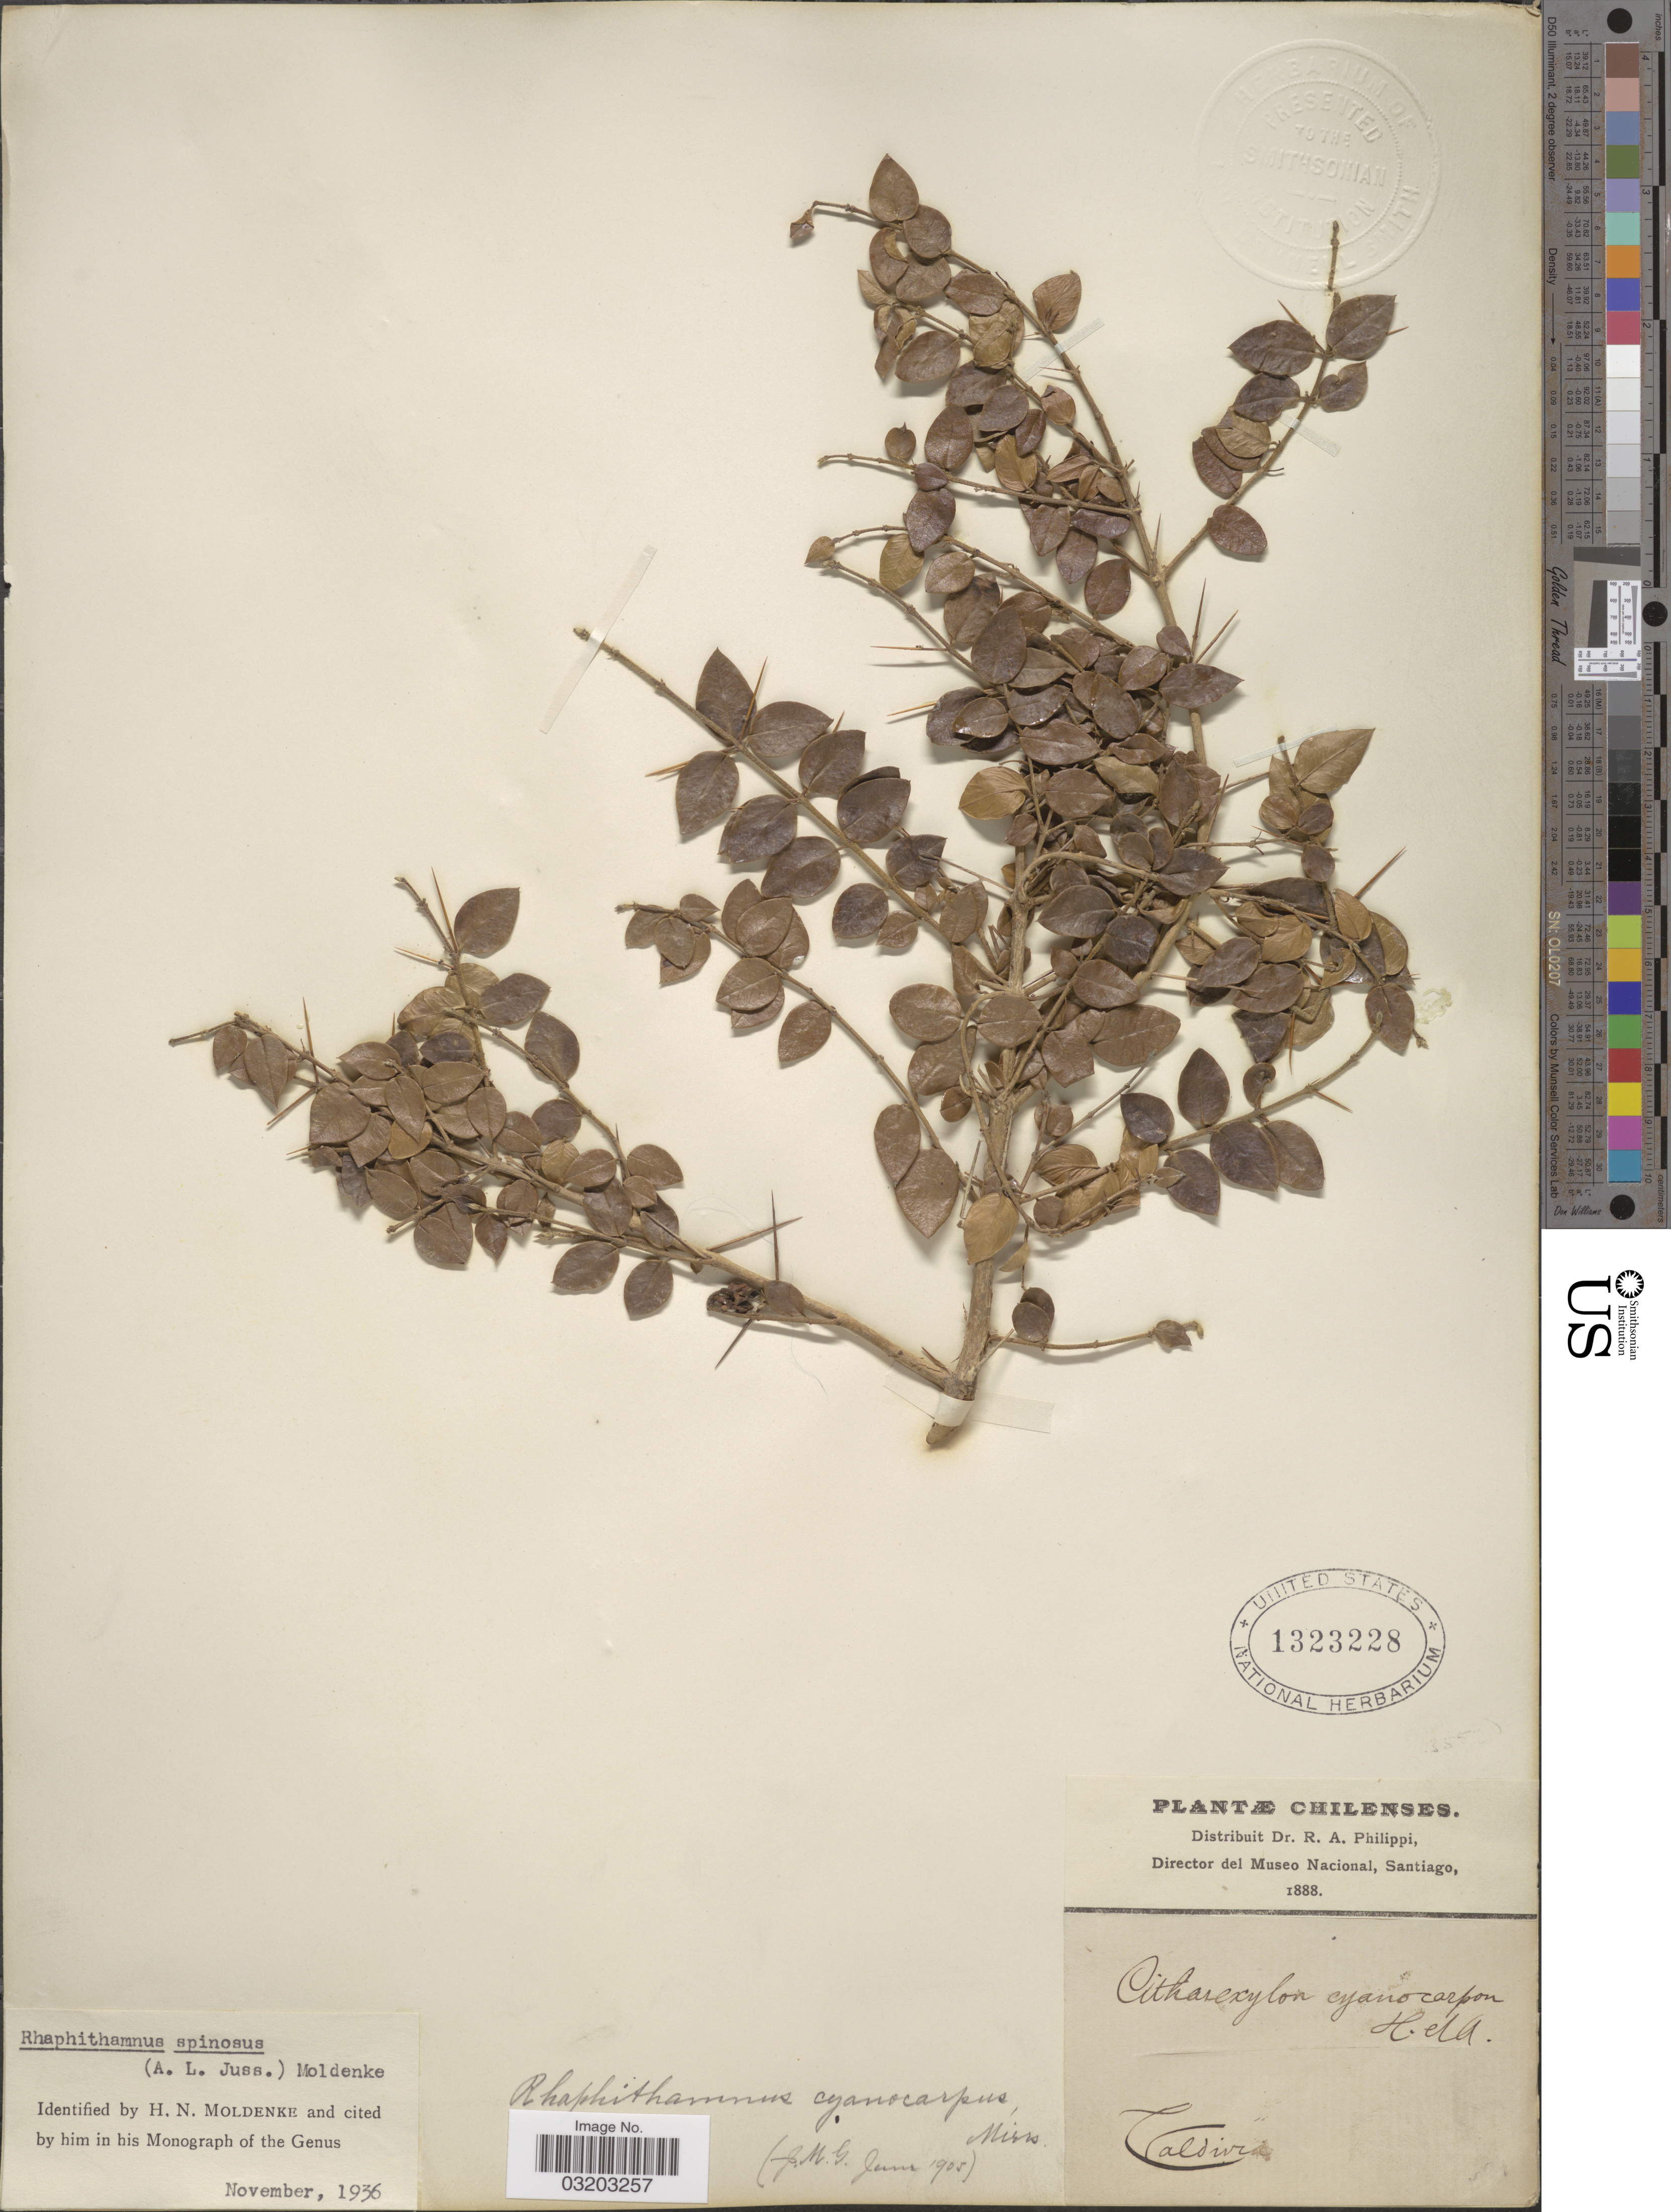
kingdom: Plantae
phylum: Tracheophyta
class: Magnoliopsida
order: Lamiales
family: Verbenaceae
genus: Rhaphithamnus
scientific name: Rhaphithamnus spinosus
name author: (Juss.) Moldenke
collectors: ex. herb. R.A. Philippi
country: Chile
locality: Valdivia.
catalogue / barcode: US 1323228